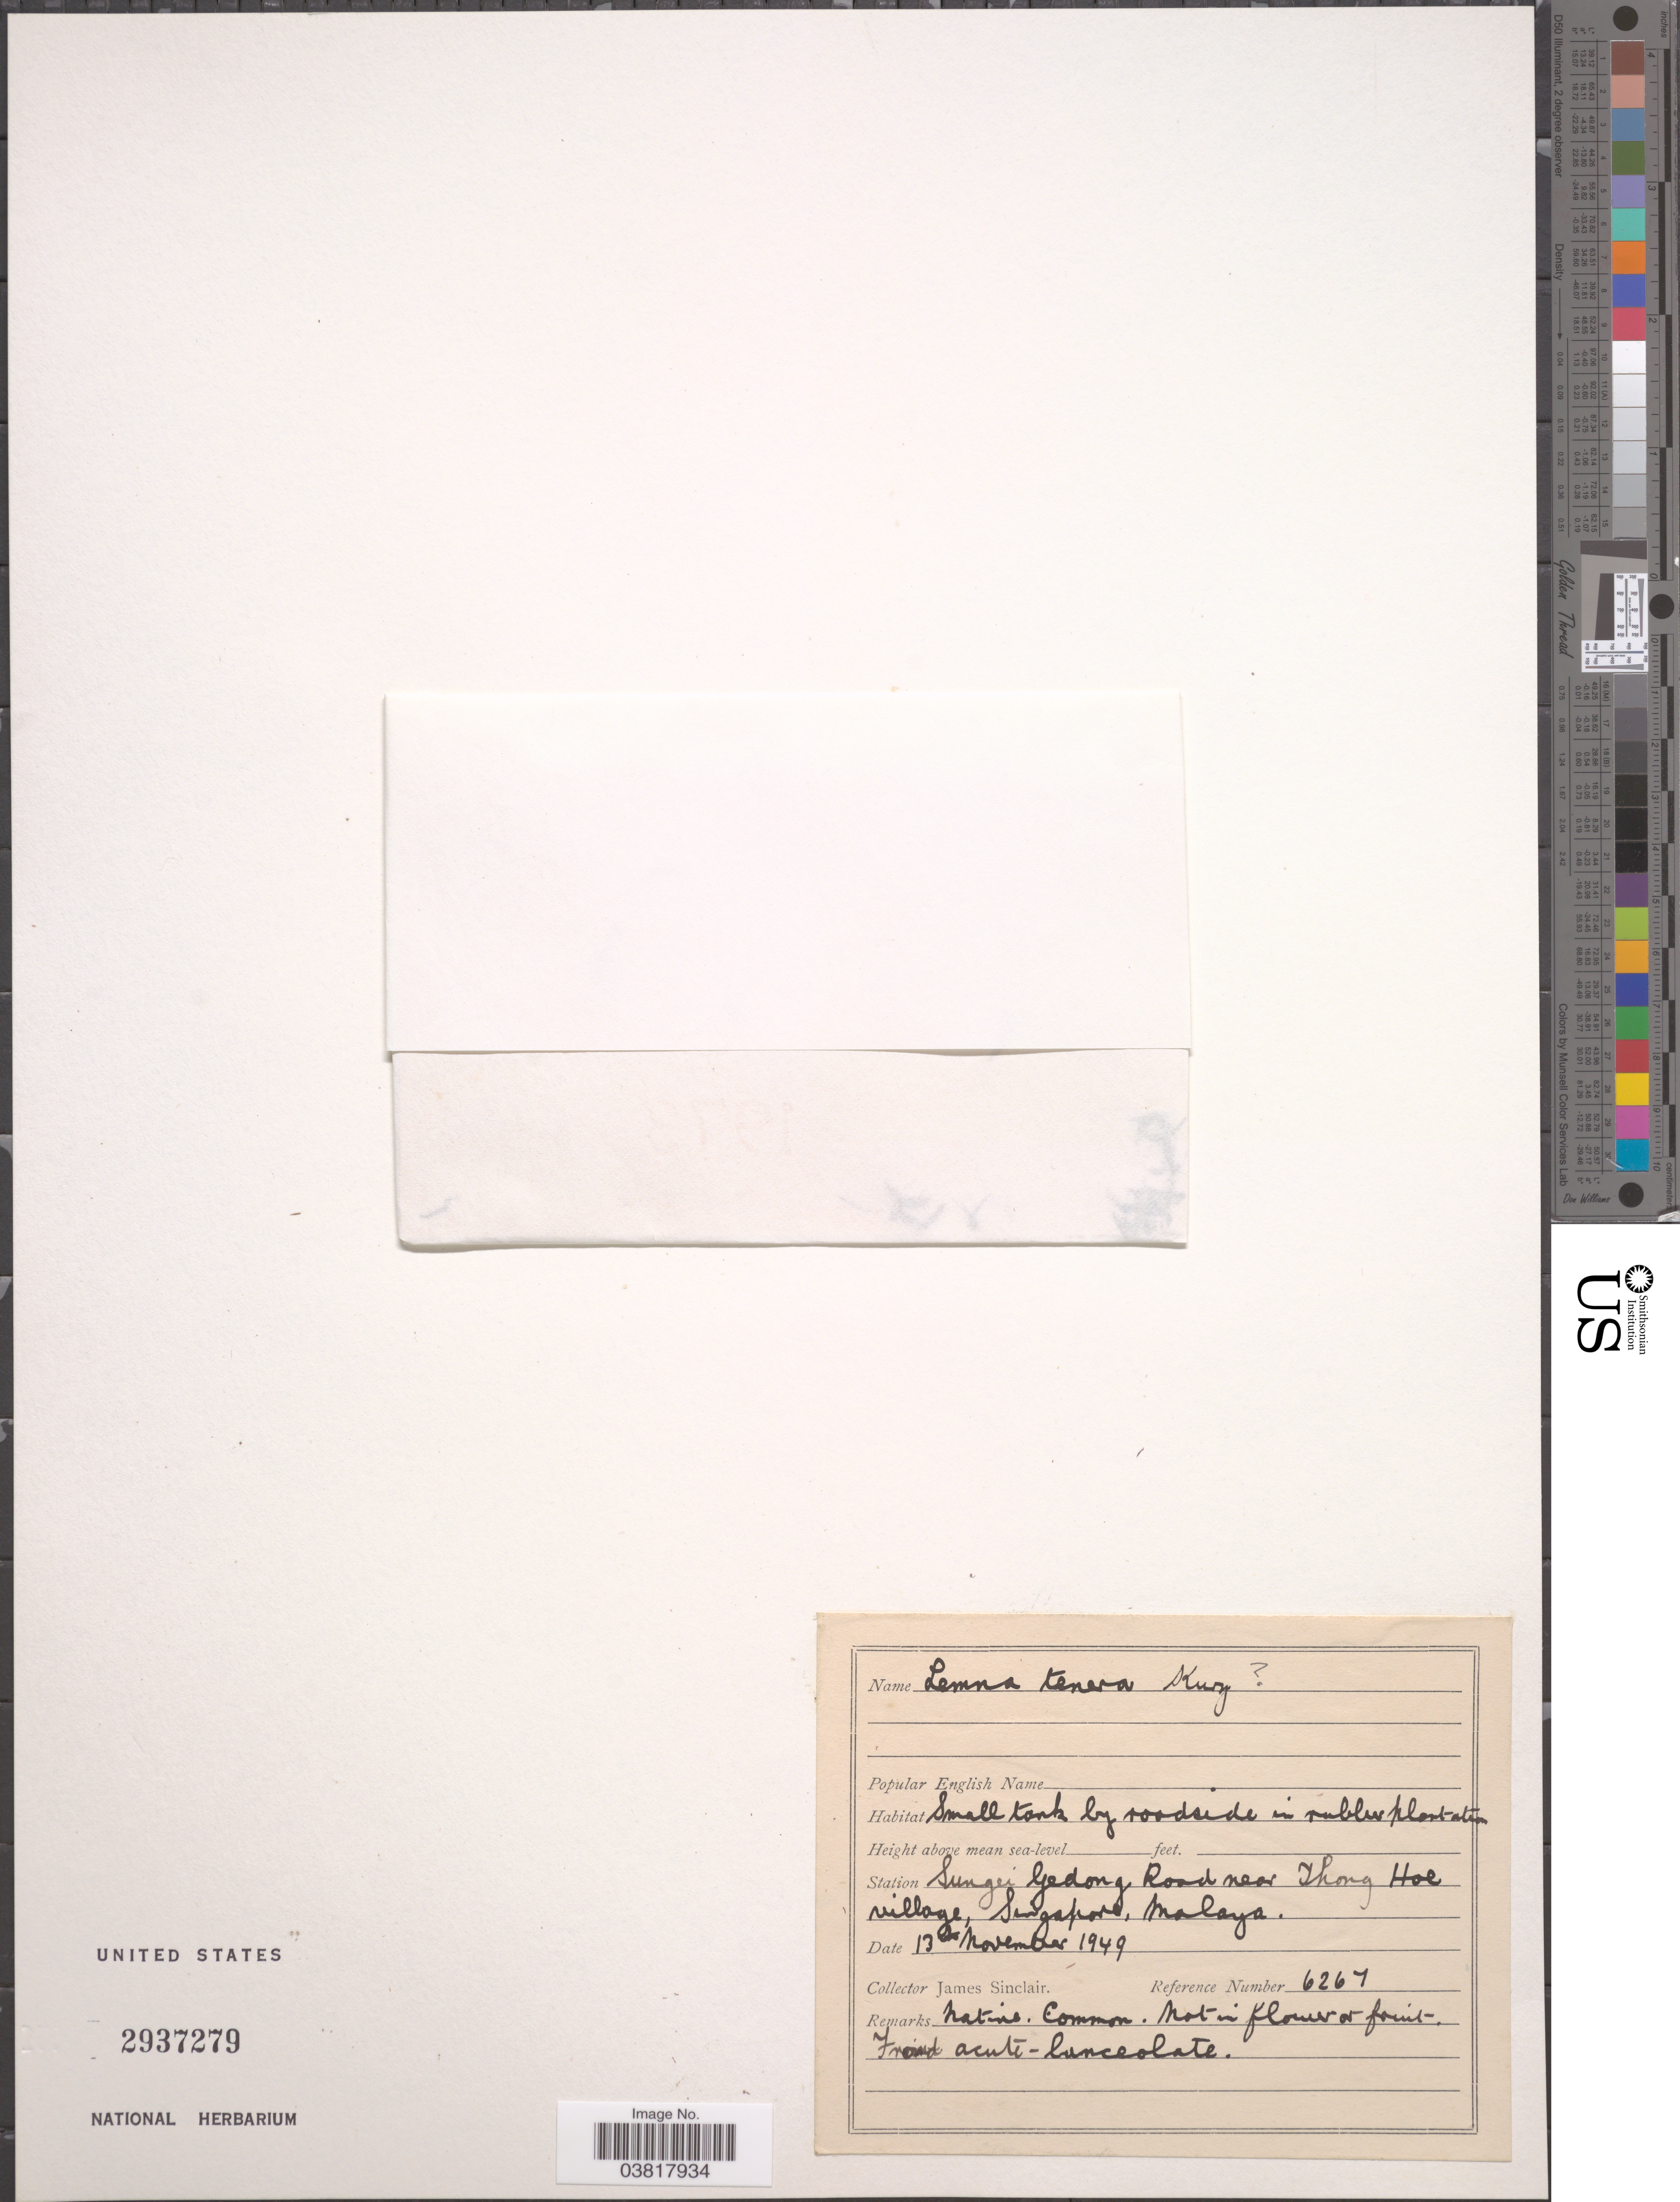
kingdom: Plantae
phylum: Tracheophyta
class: Liliopsida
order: Alismatales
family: Araceae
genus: Lemna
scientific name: Lemna sp.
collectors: J. Sinclair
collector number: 6267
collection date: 1949-11-13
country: Singapore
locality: Station Sungei Gedong Road near Thong Hoe village, Singapore, Malaya.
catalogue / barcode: US 2937279